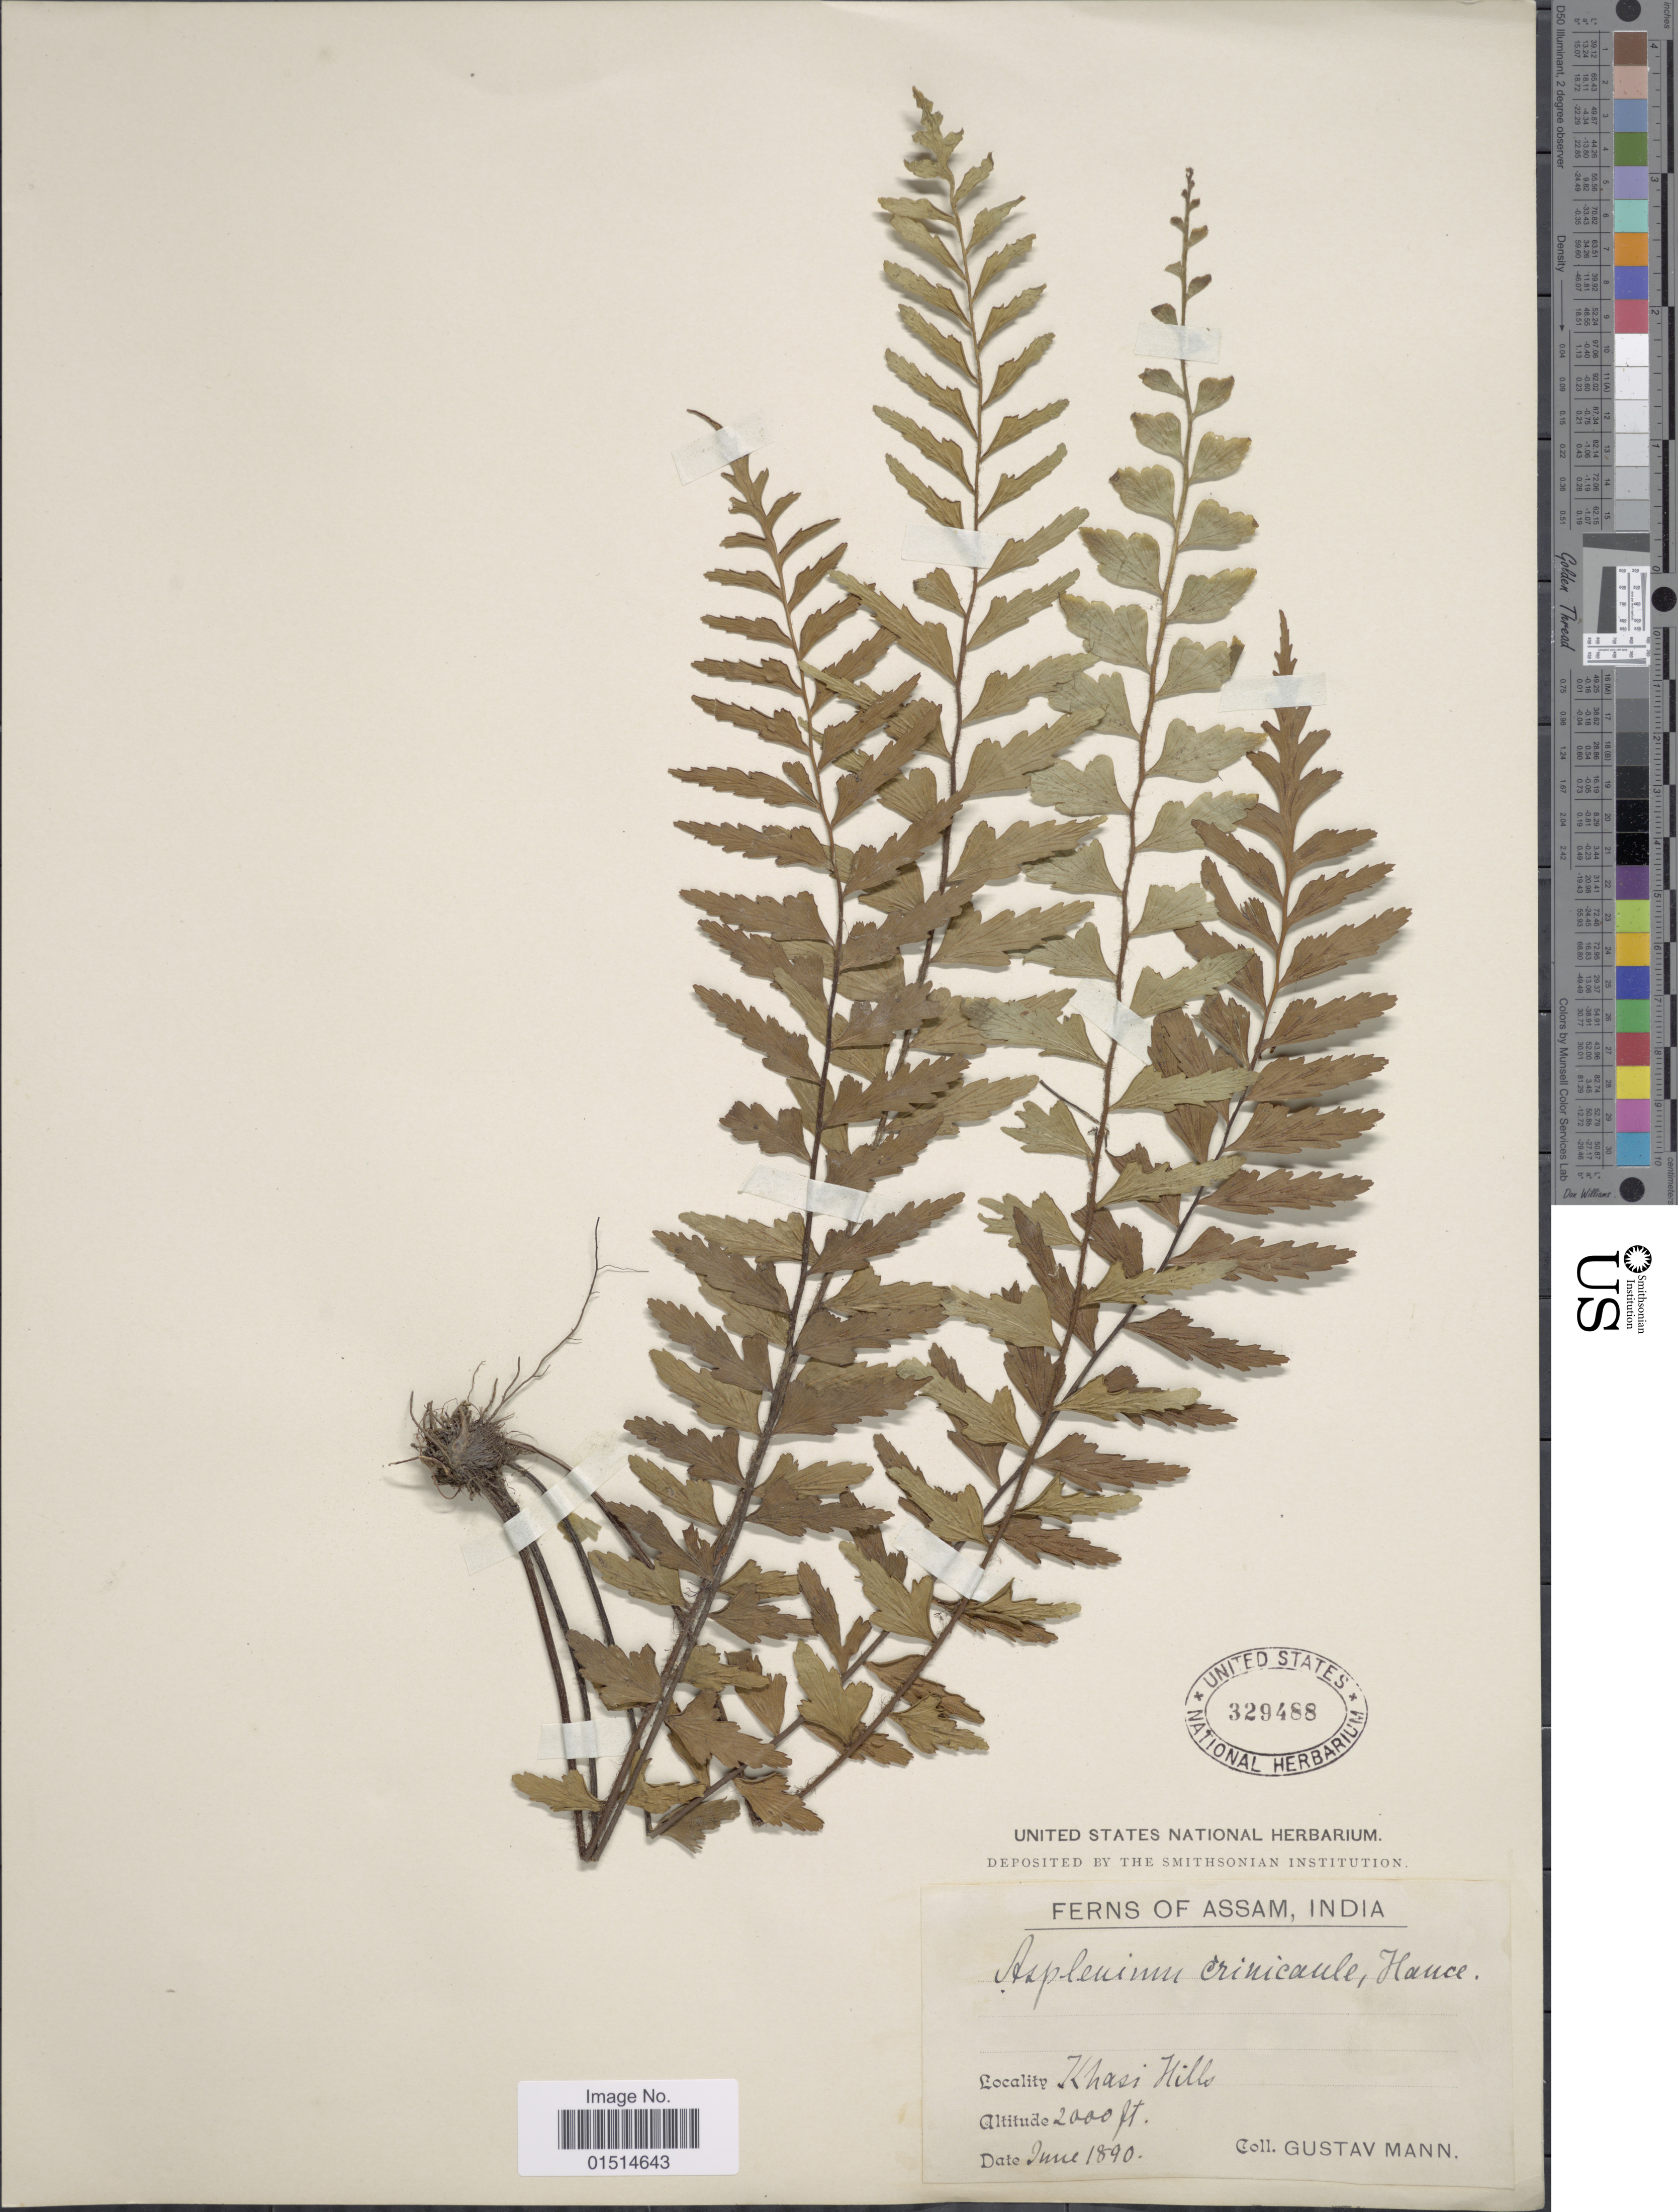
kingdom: Plantae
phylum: Tracheophyta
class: Polypodiopsida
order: Polypodiales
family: Aspleniaceae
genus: Asplenium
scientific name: Asplenium crinicaule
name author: Hance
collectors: G. Mann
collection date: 1890-06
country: India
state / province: Meghalaya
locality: Assam, India, Khasi Hills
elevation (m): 610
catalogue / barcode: US 329488